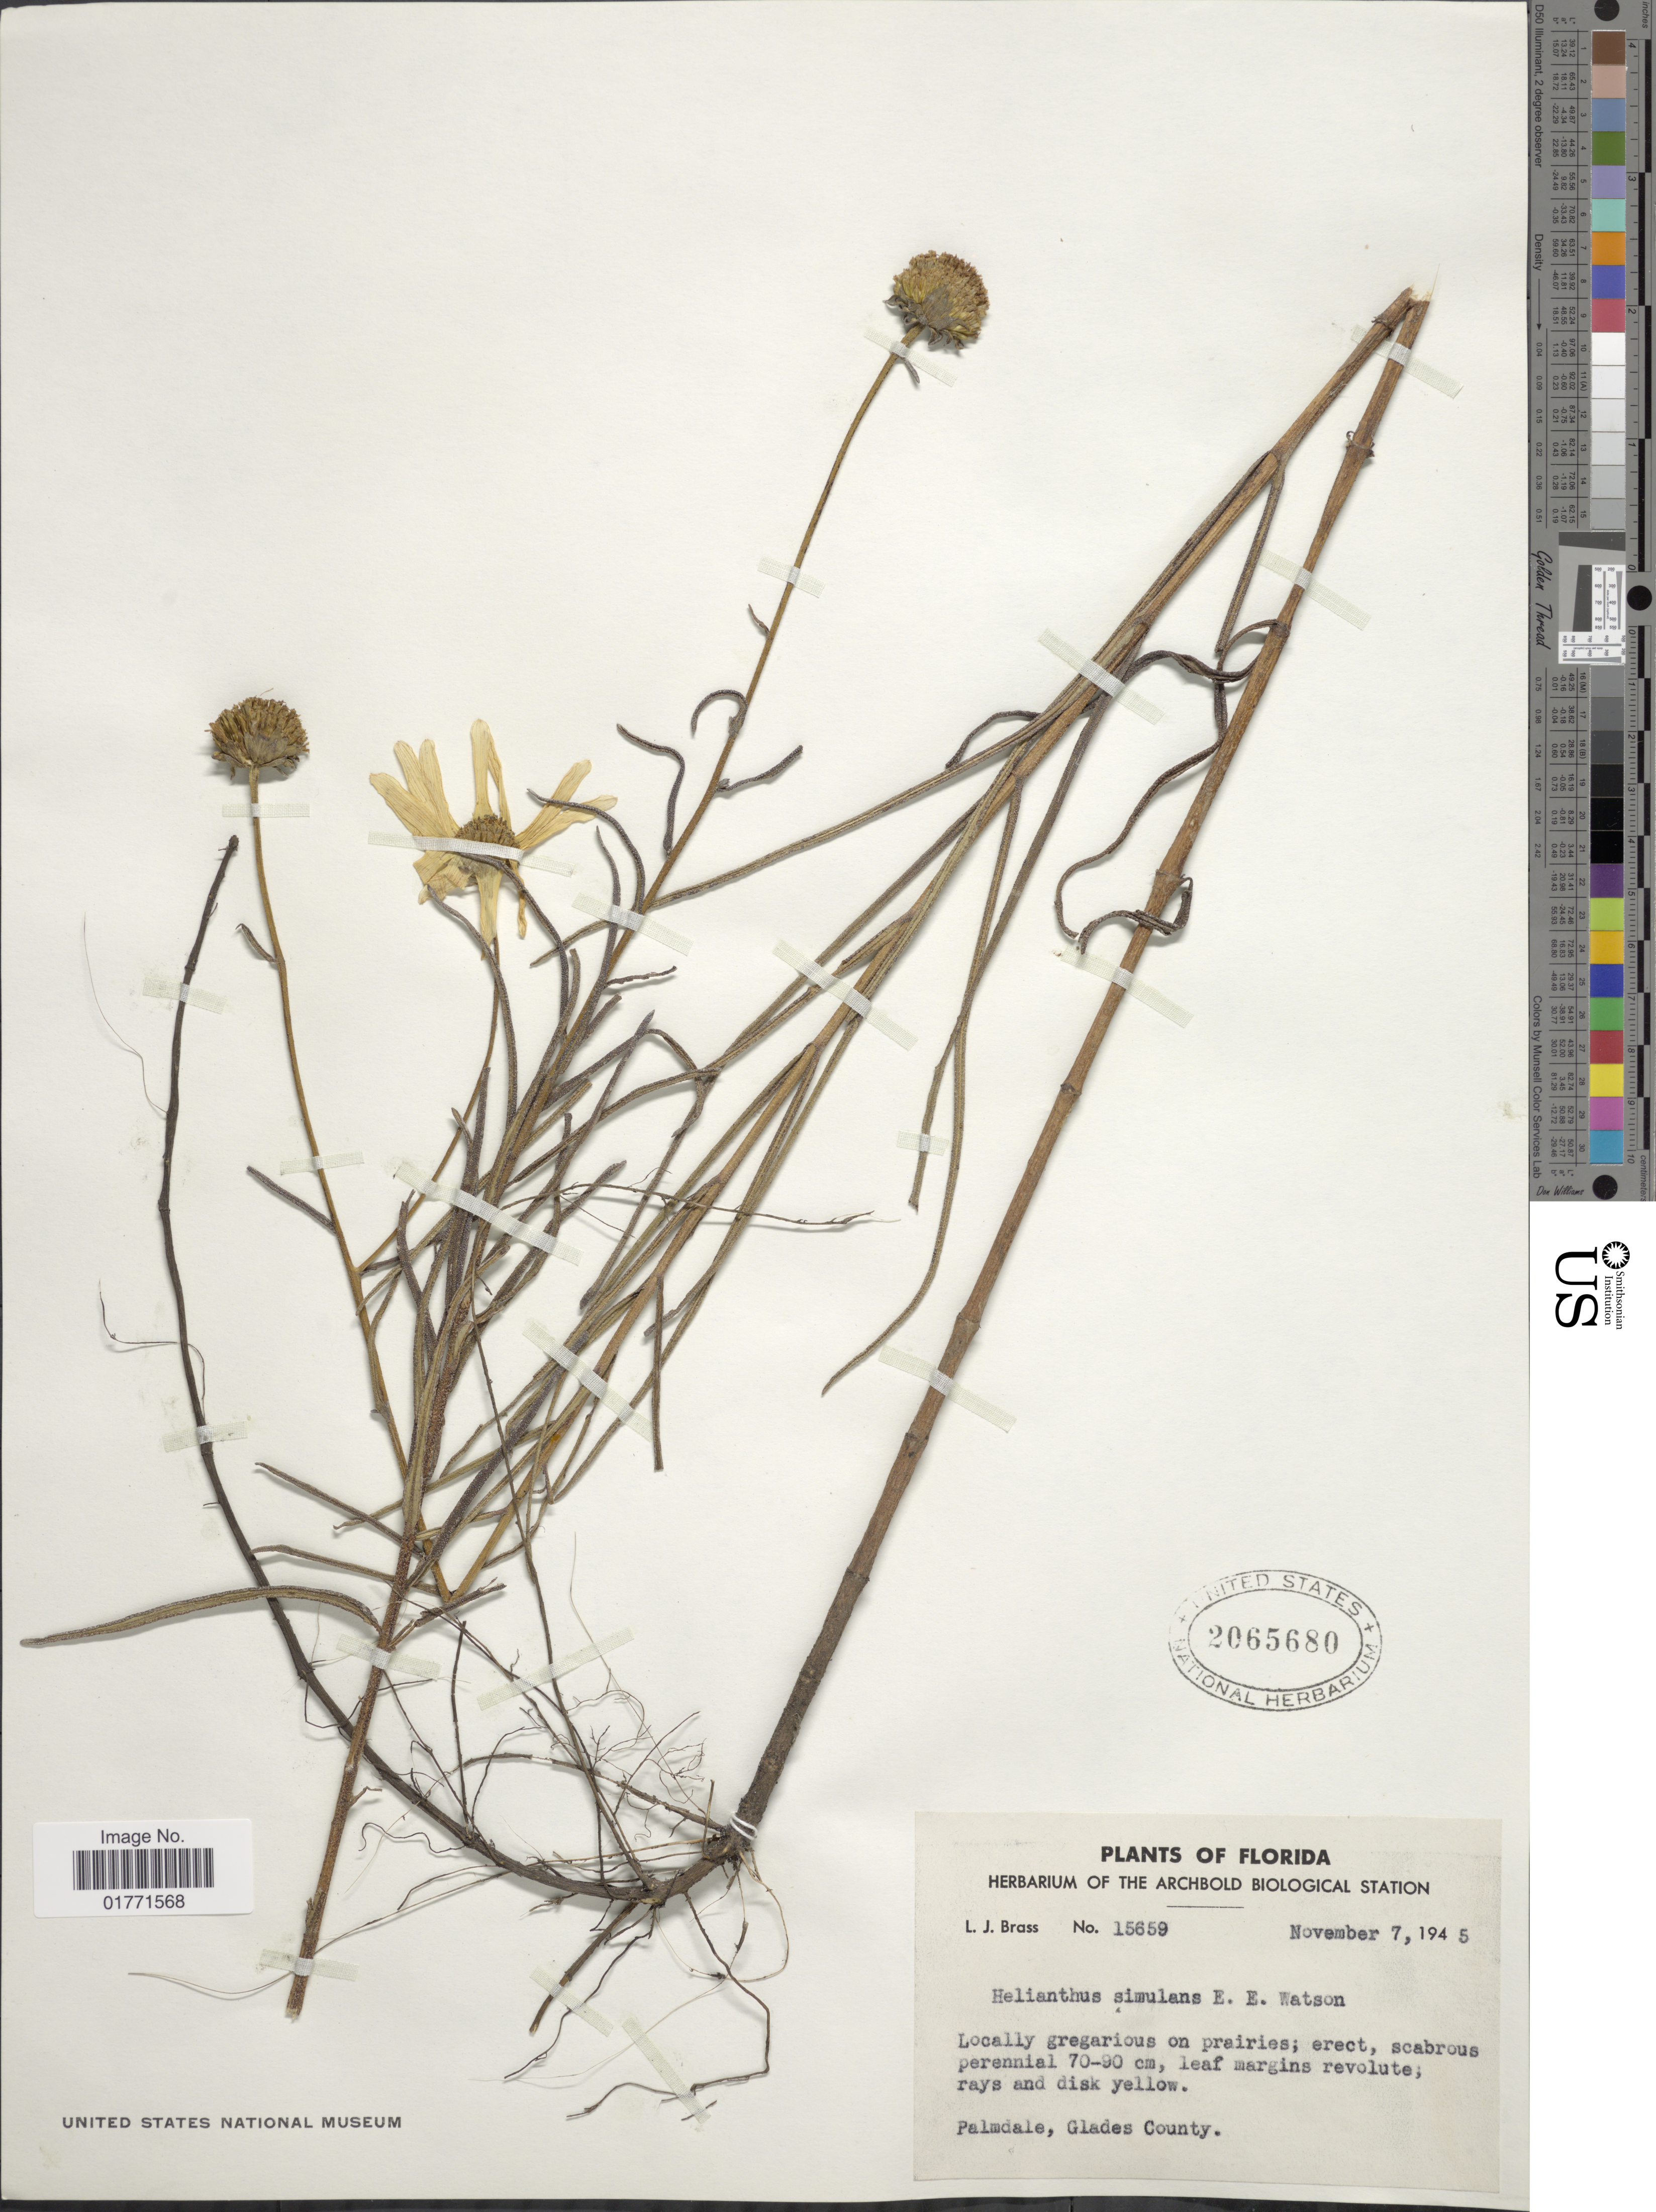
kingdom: Plantae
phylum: Tracheophyta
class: Magnoliopsida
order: Asterales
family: Asteraceae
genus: Helianthus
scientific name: Helianthus simulans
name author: E. Watson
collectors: L. J. Brass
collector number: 15659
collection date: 1945-11-07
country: United States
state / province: Florida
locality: Florida. Palmdale , Glades County.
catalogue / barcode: US 2065680